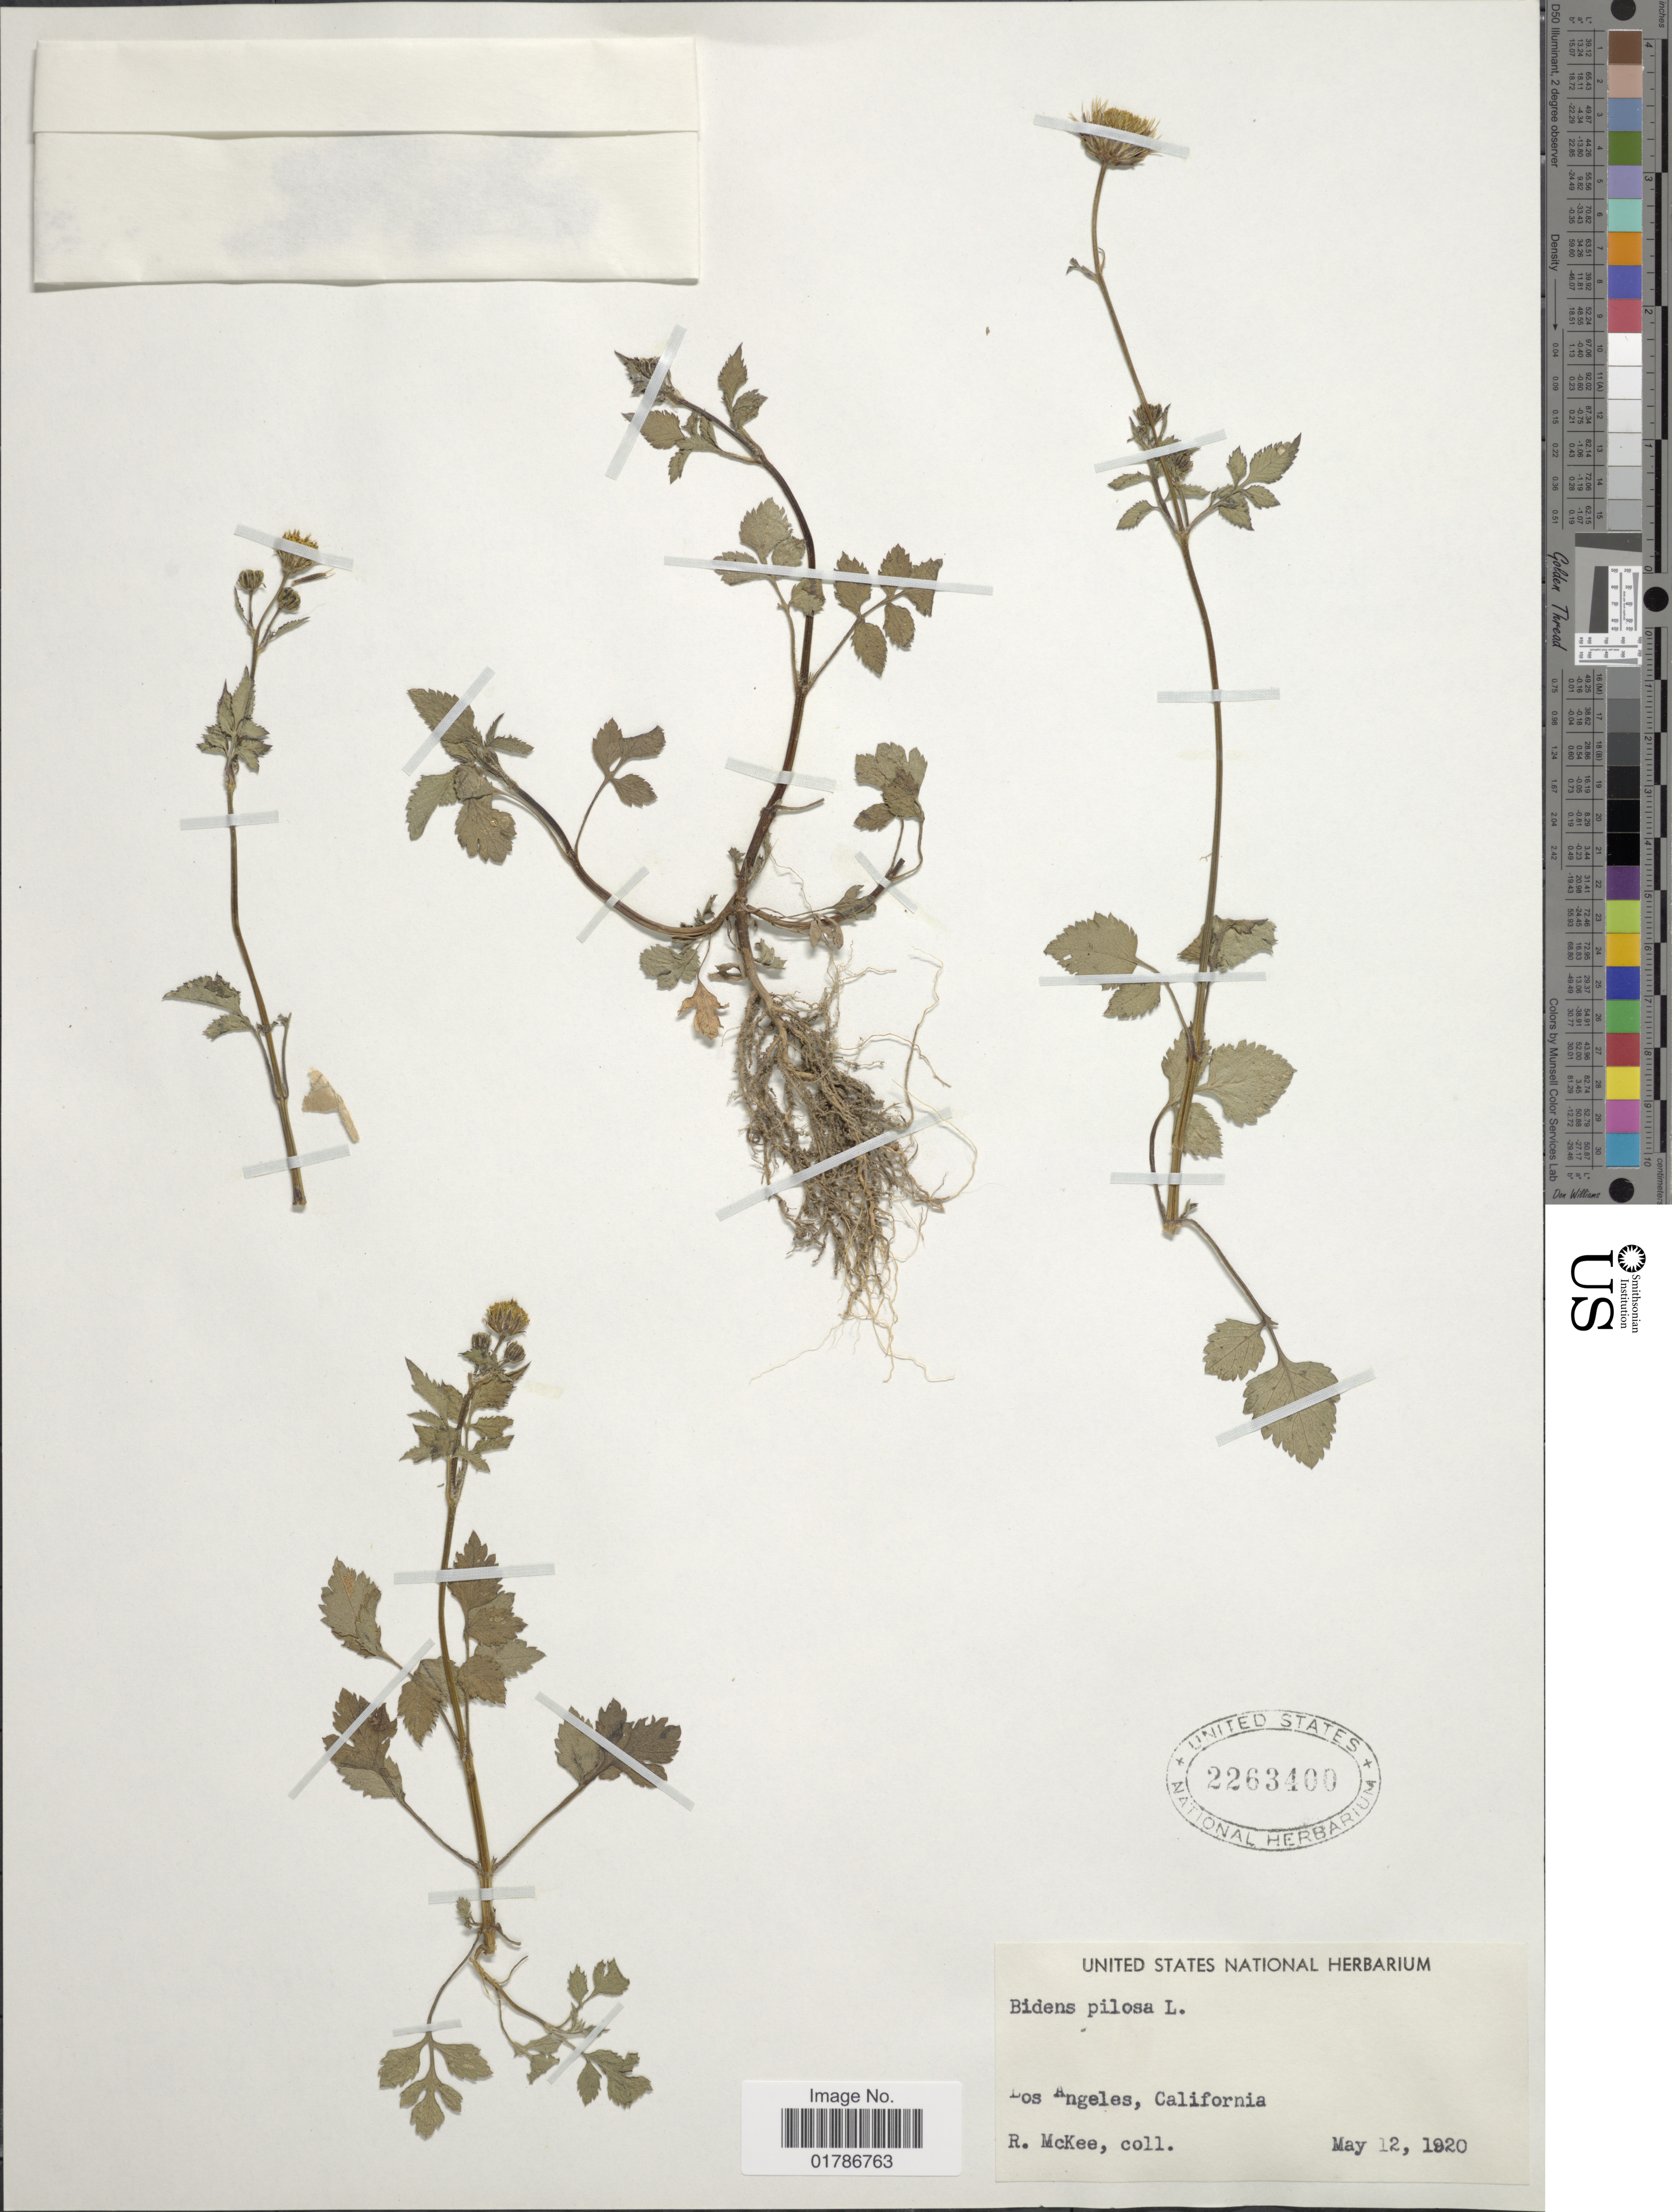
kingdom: Plantae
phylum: Tracheophyta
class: Magnoliopsida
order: Asterales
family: Asteraceae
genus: Bidens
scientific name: Bidens pilosa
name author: L.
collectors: R. Mckee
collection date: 1920-05-12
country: United States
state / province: California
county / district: Los Angeles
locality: Los Angeles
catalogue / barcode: US 2263400